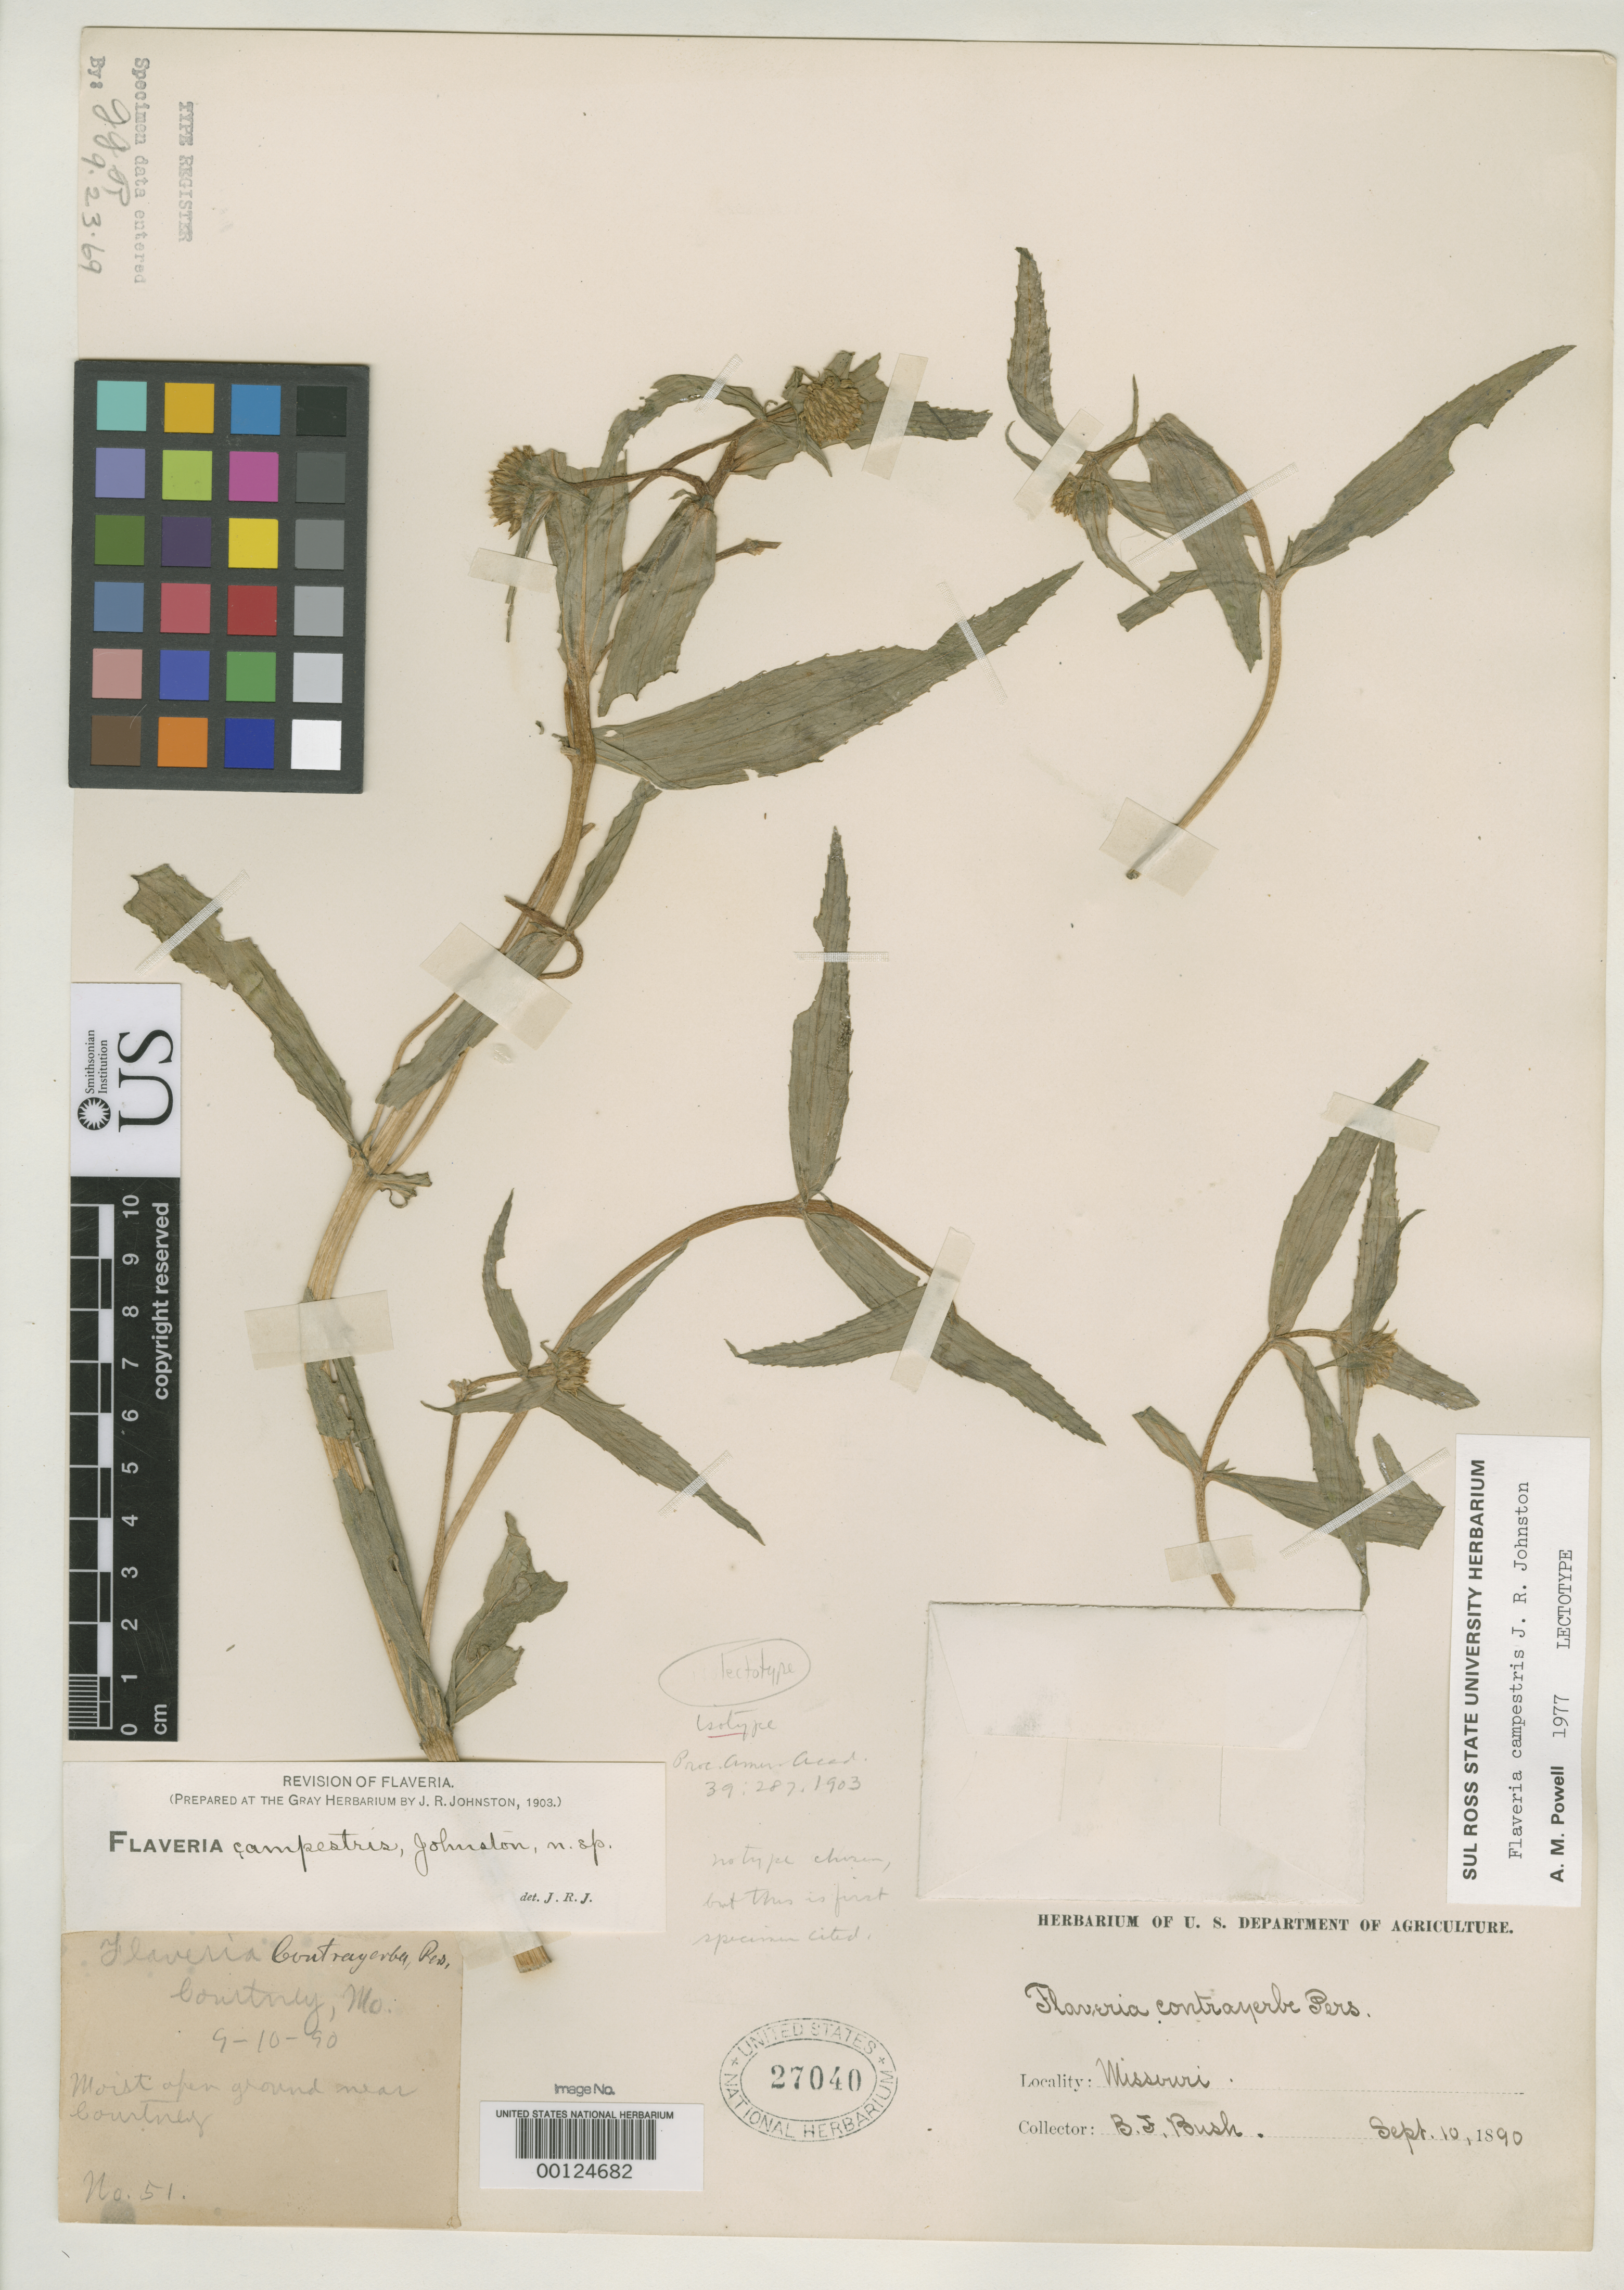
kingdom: Plantae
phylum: Tracheophyta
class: Magnoliopsida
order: Asterales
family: Asteraceae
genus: Flaveria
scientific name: Flaveria campestris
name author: J.R. Johnst.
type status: Lectotype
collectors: B. F. Bush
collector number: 51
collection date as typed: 10 Sep 1890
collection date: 1890-09-10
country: United States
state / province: Missouri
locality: Courtney.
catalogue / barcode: US 27040